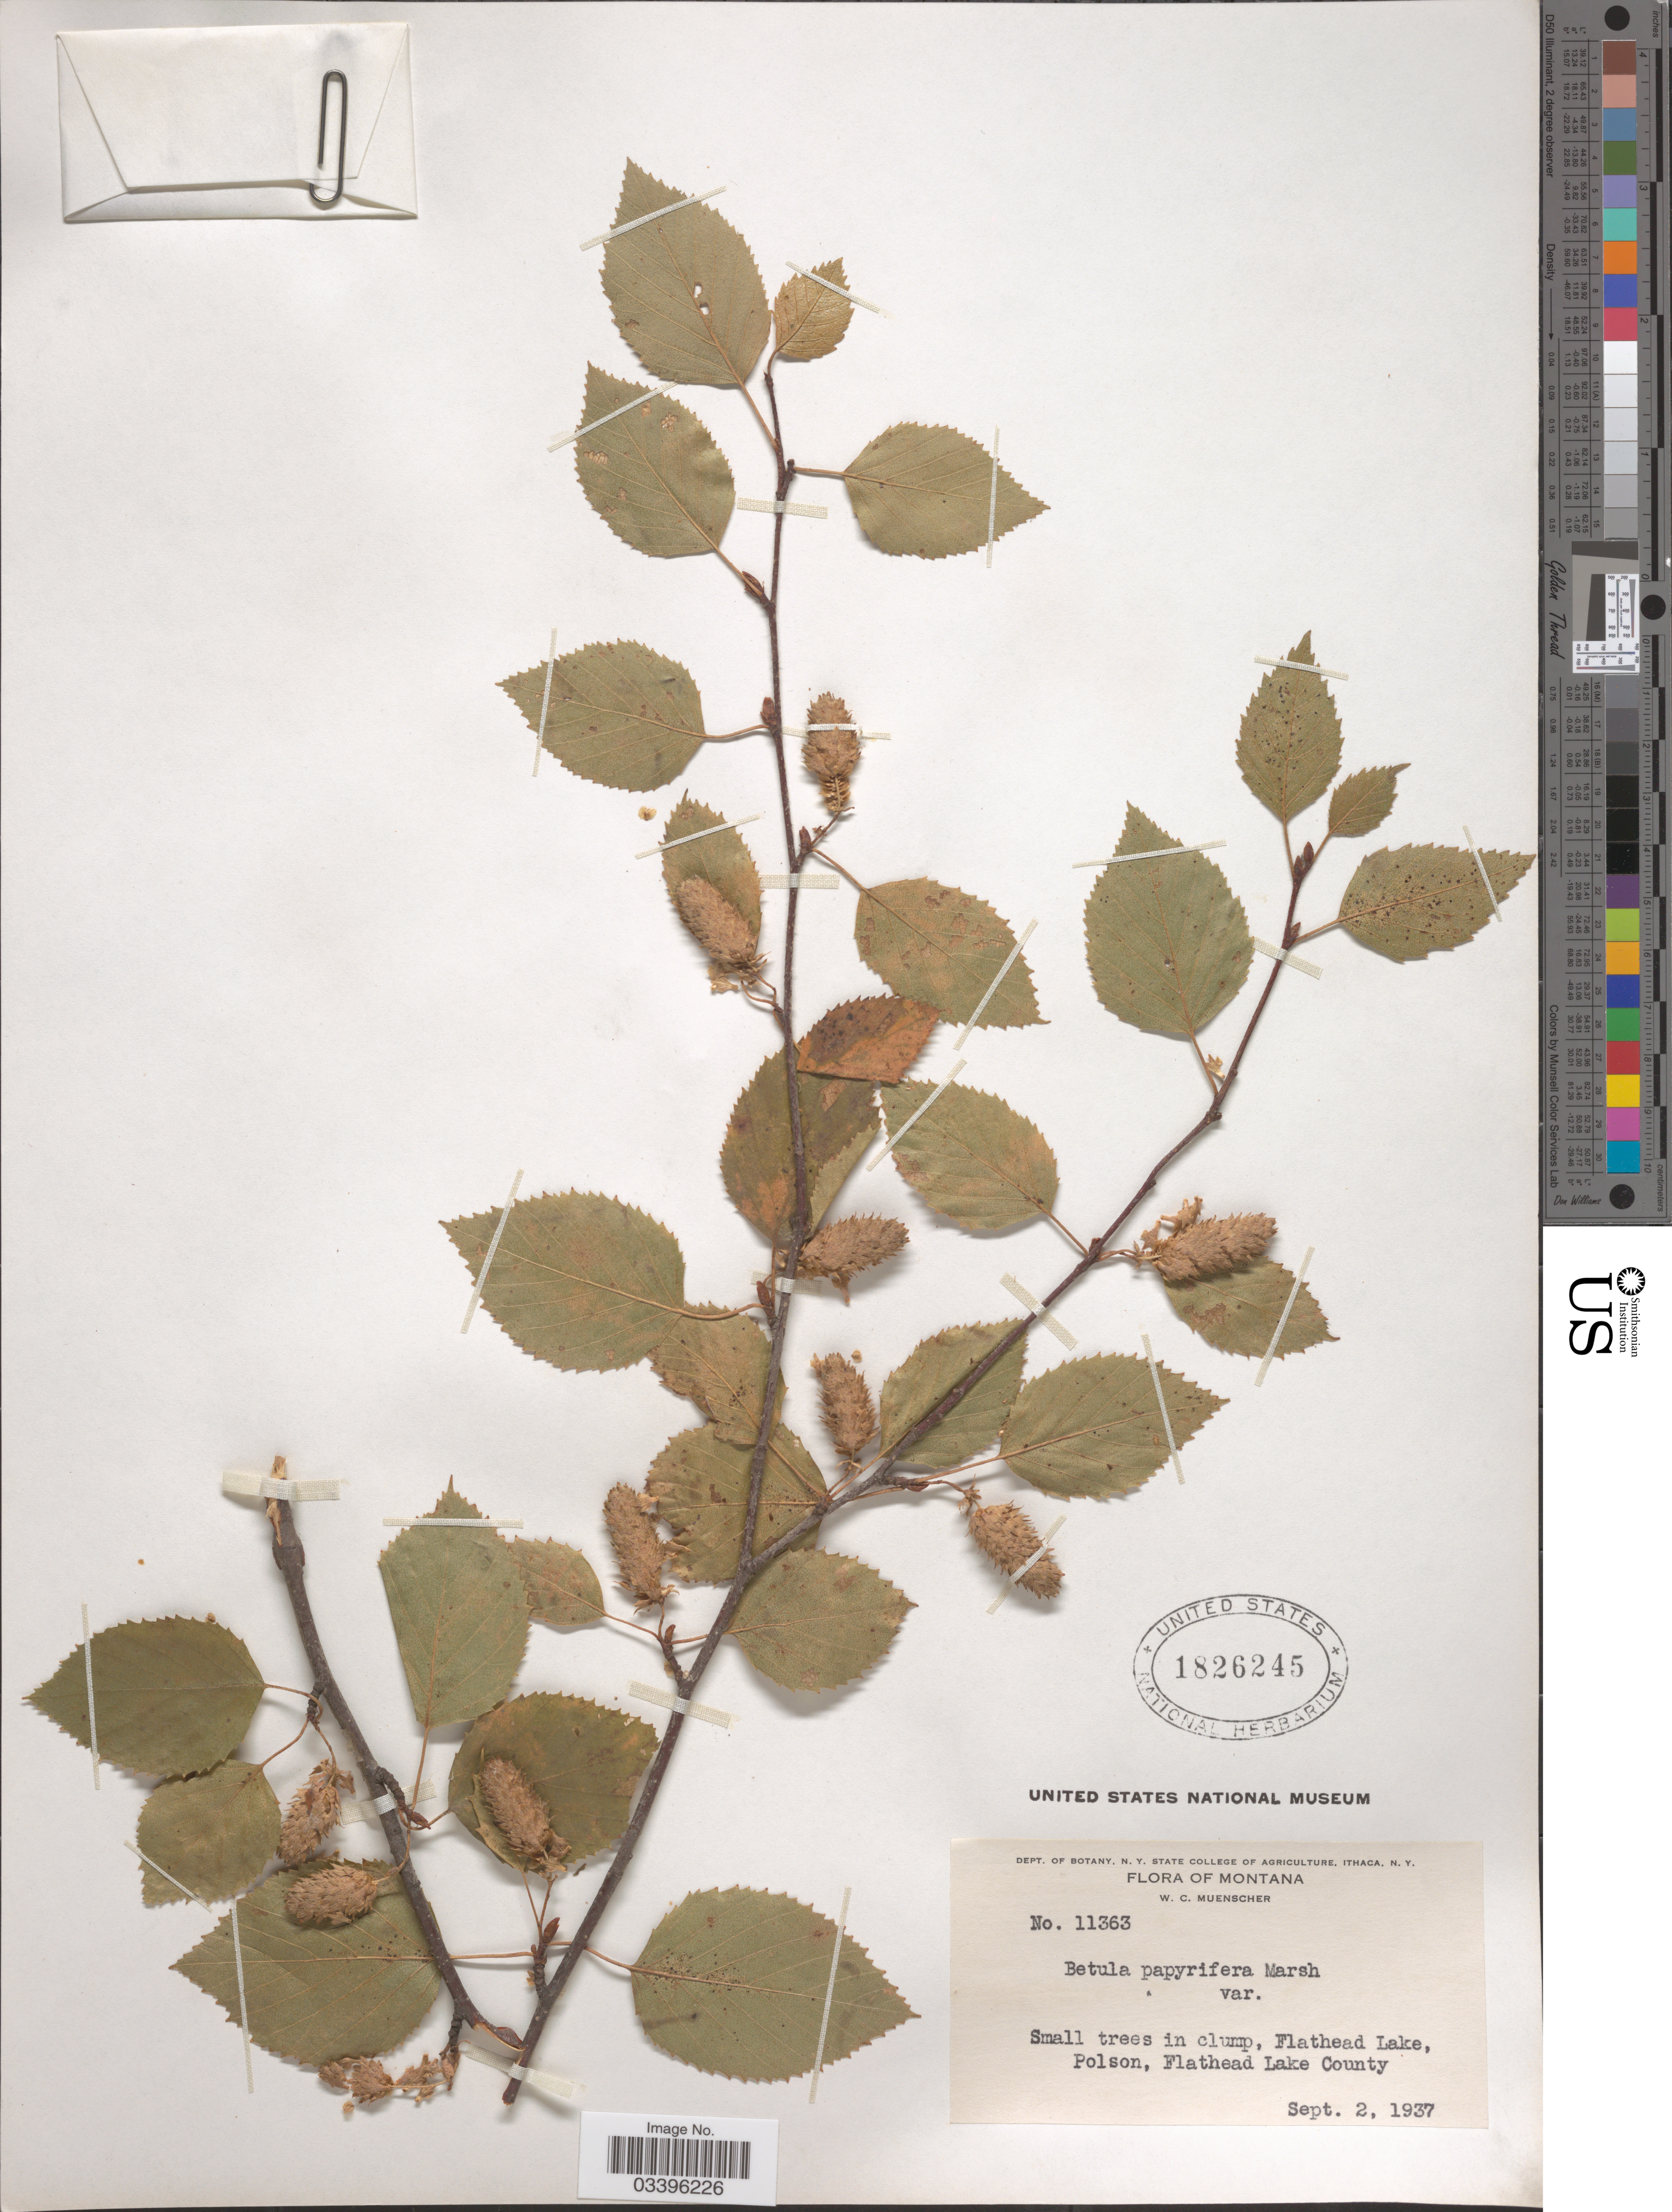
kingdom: Plantae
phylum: Tracheophyta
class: Magnoliopsida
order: Fagales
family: Betulaceae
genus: Betula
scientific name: Betula occidentalis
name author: Hook.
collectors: W. Muenscher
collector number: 11363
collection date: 1937-09-02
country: United States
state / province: Montana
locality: Flathead Lake, Polson, Flathead Lake County.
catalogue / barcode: US 1826245